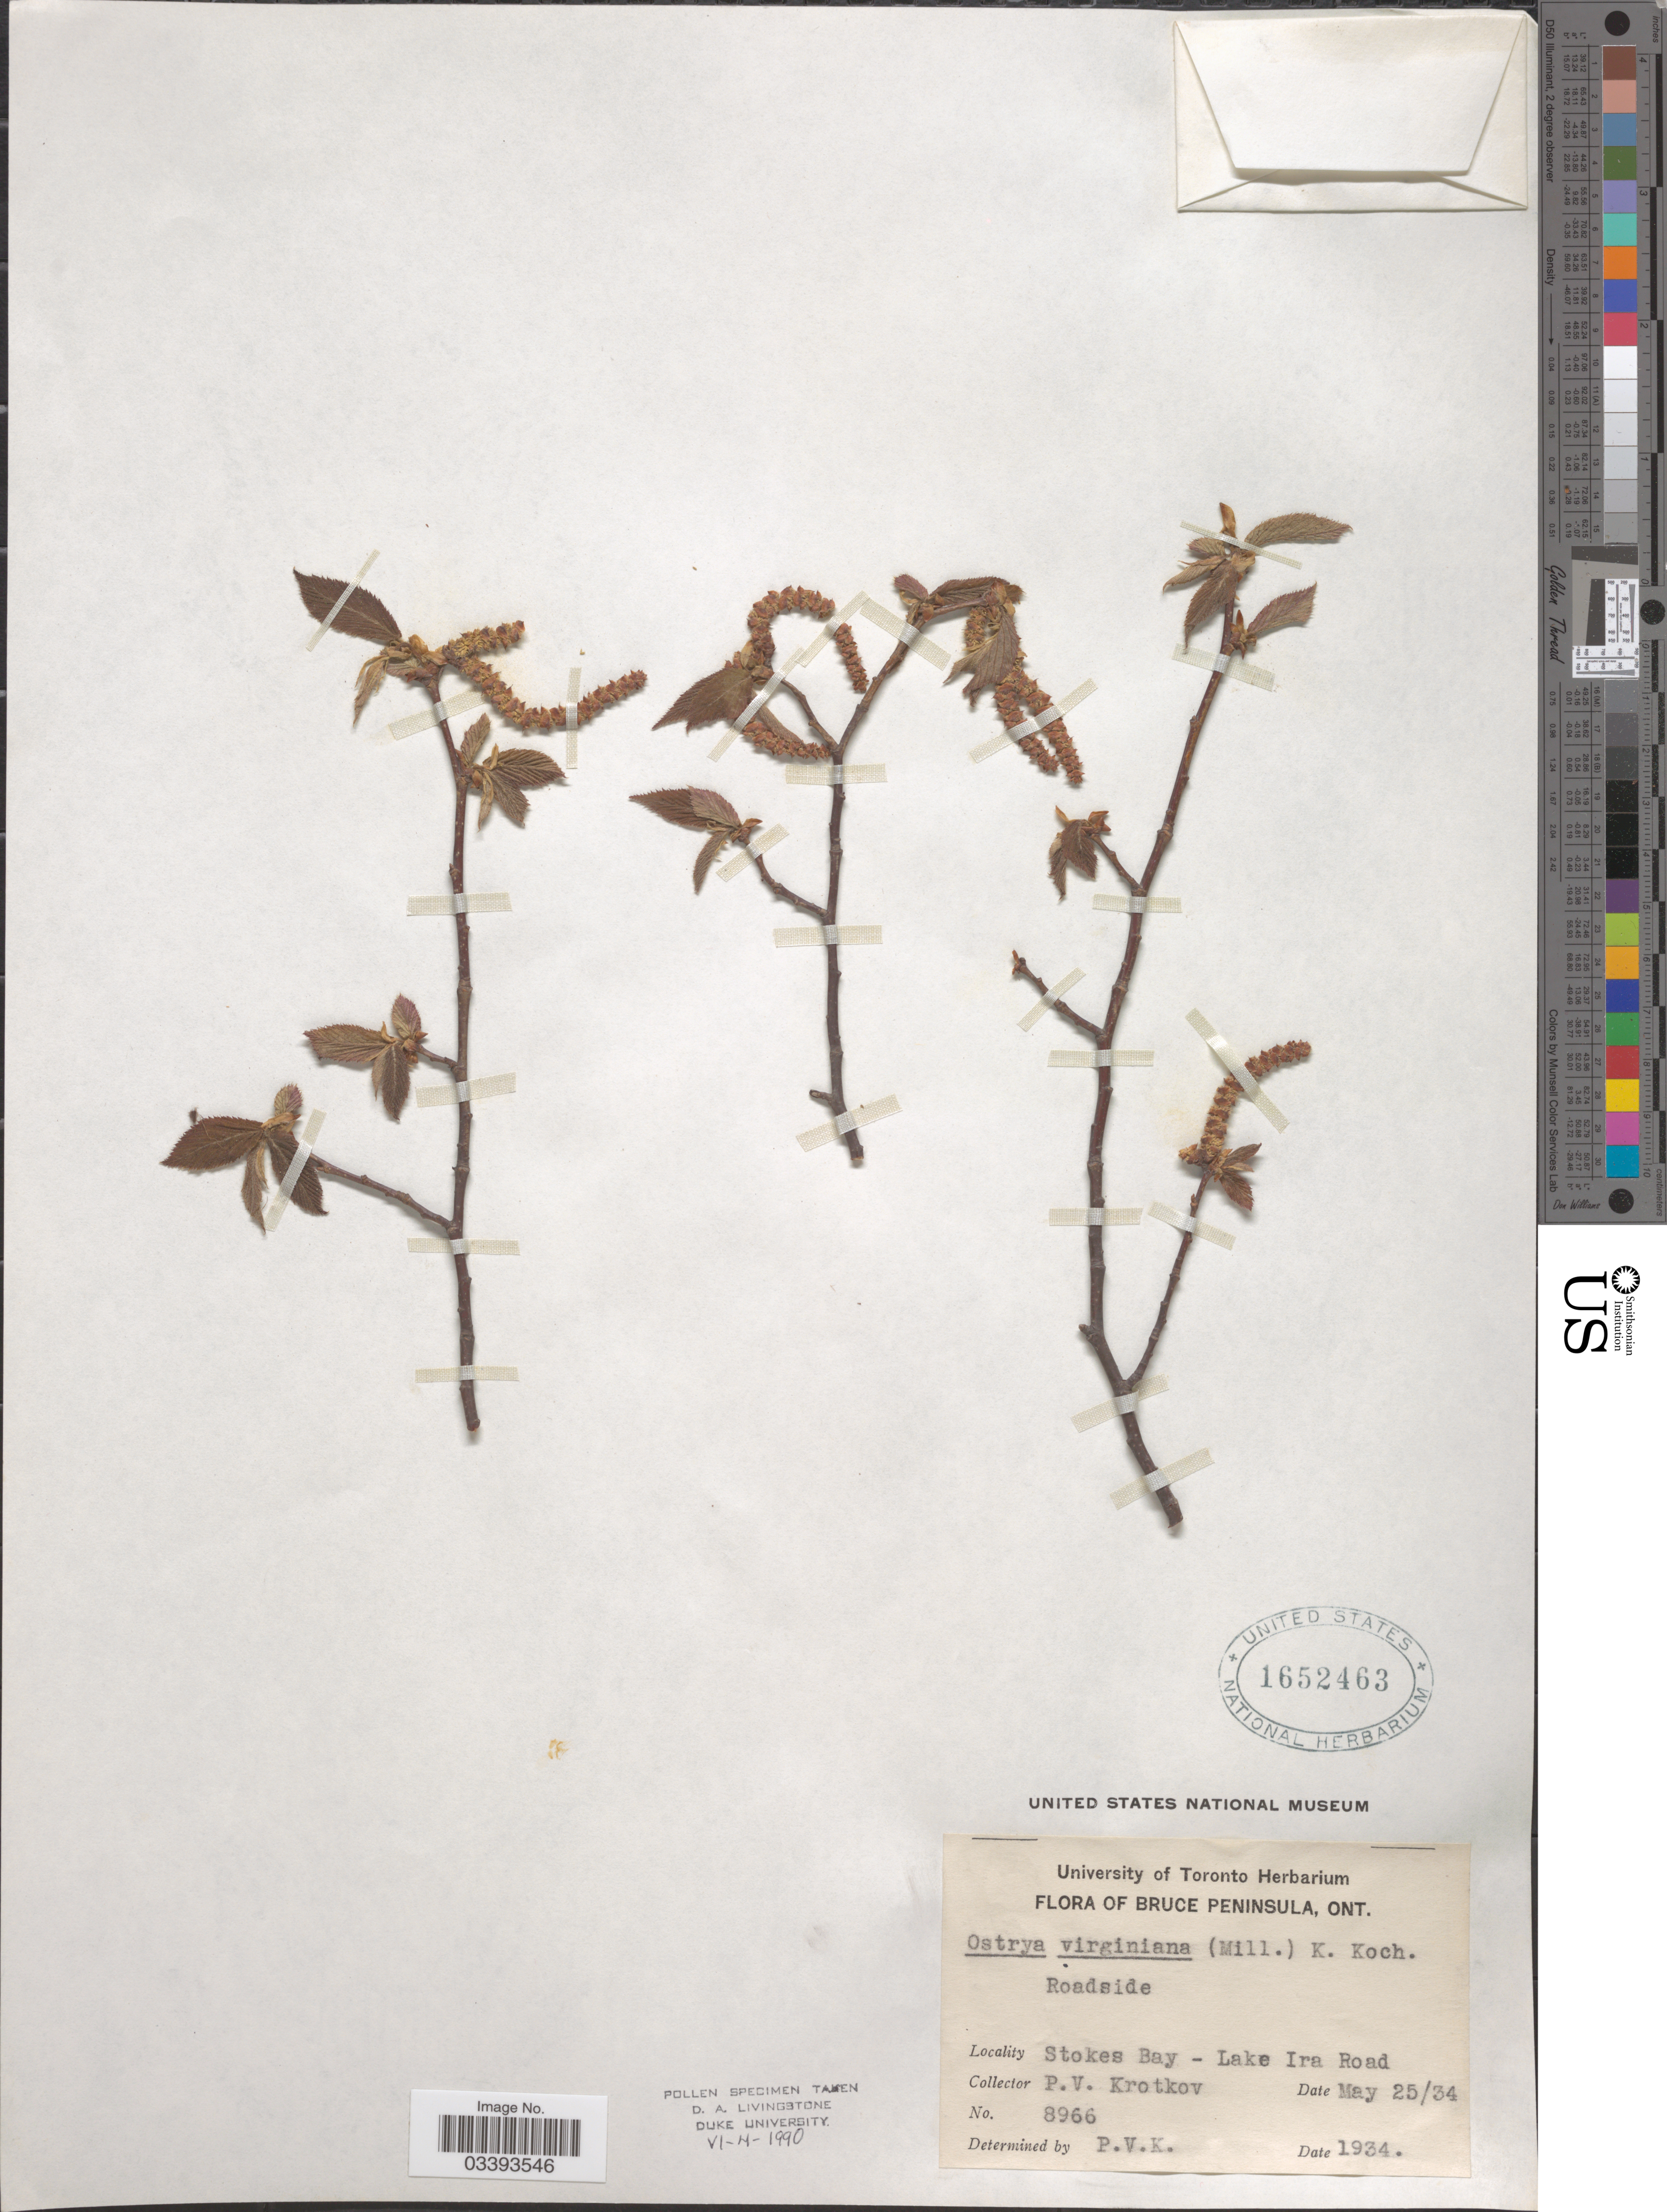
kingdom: Plantae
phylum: Tracheophyta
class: Magnoliopsida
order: Fagales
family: Betulaceae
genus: Ostrya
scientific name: Ostrya virginiana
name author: (Mill.) K. Koch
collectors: P. V. Krotkov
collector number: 8966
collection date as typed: Transcribed d/m/y: 25/5/34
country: Canada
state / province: Ontario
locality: Bruce Peninsula. Roadside. Stokes Bay - Lake Ira Road.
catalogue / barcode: US 1652463